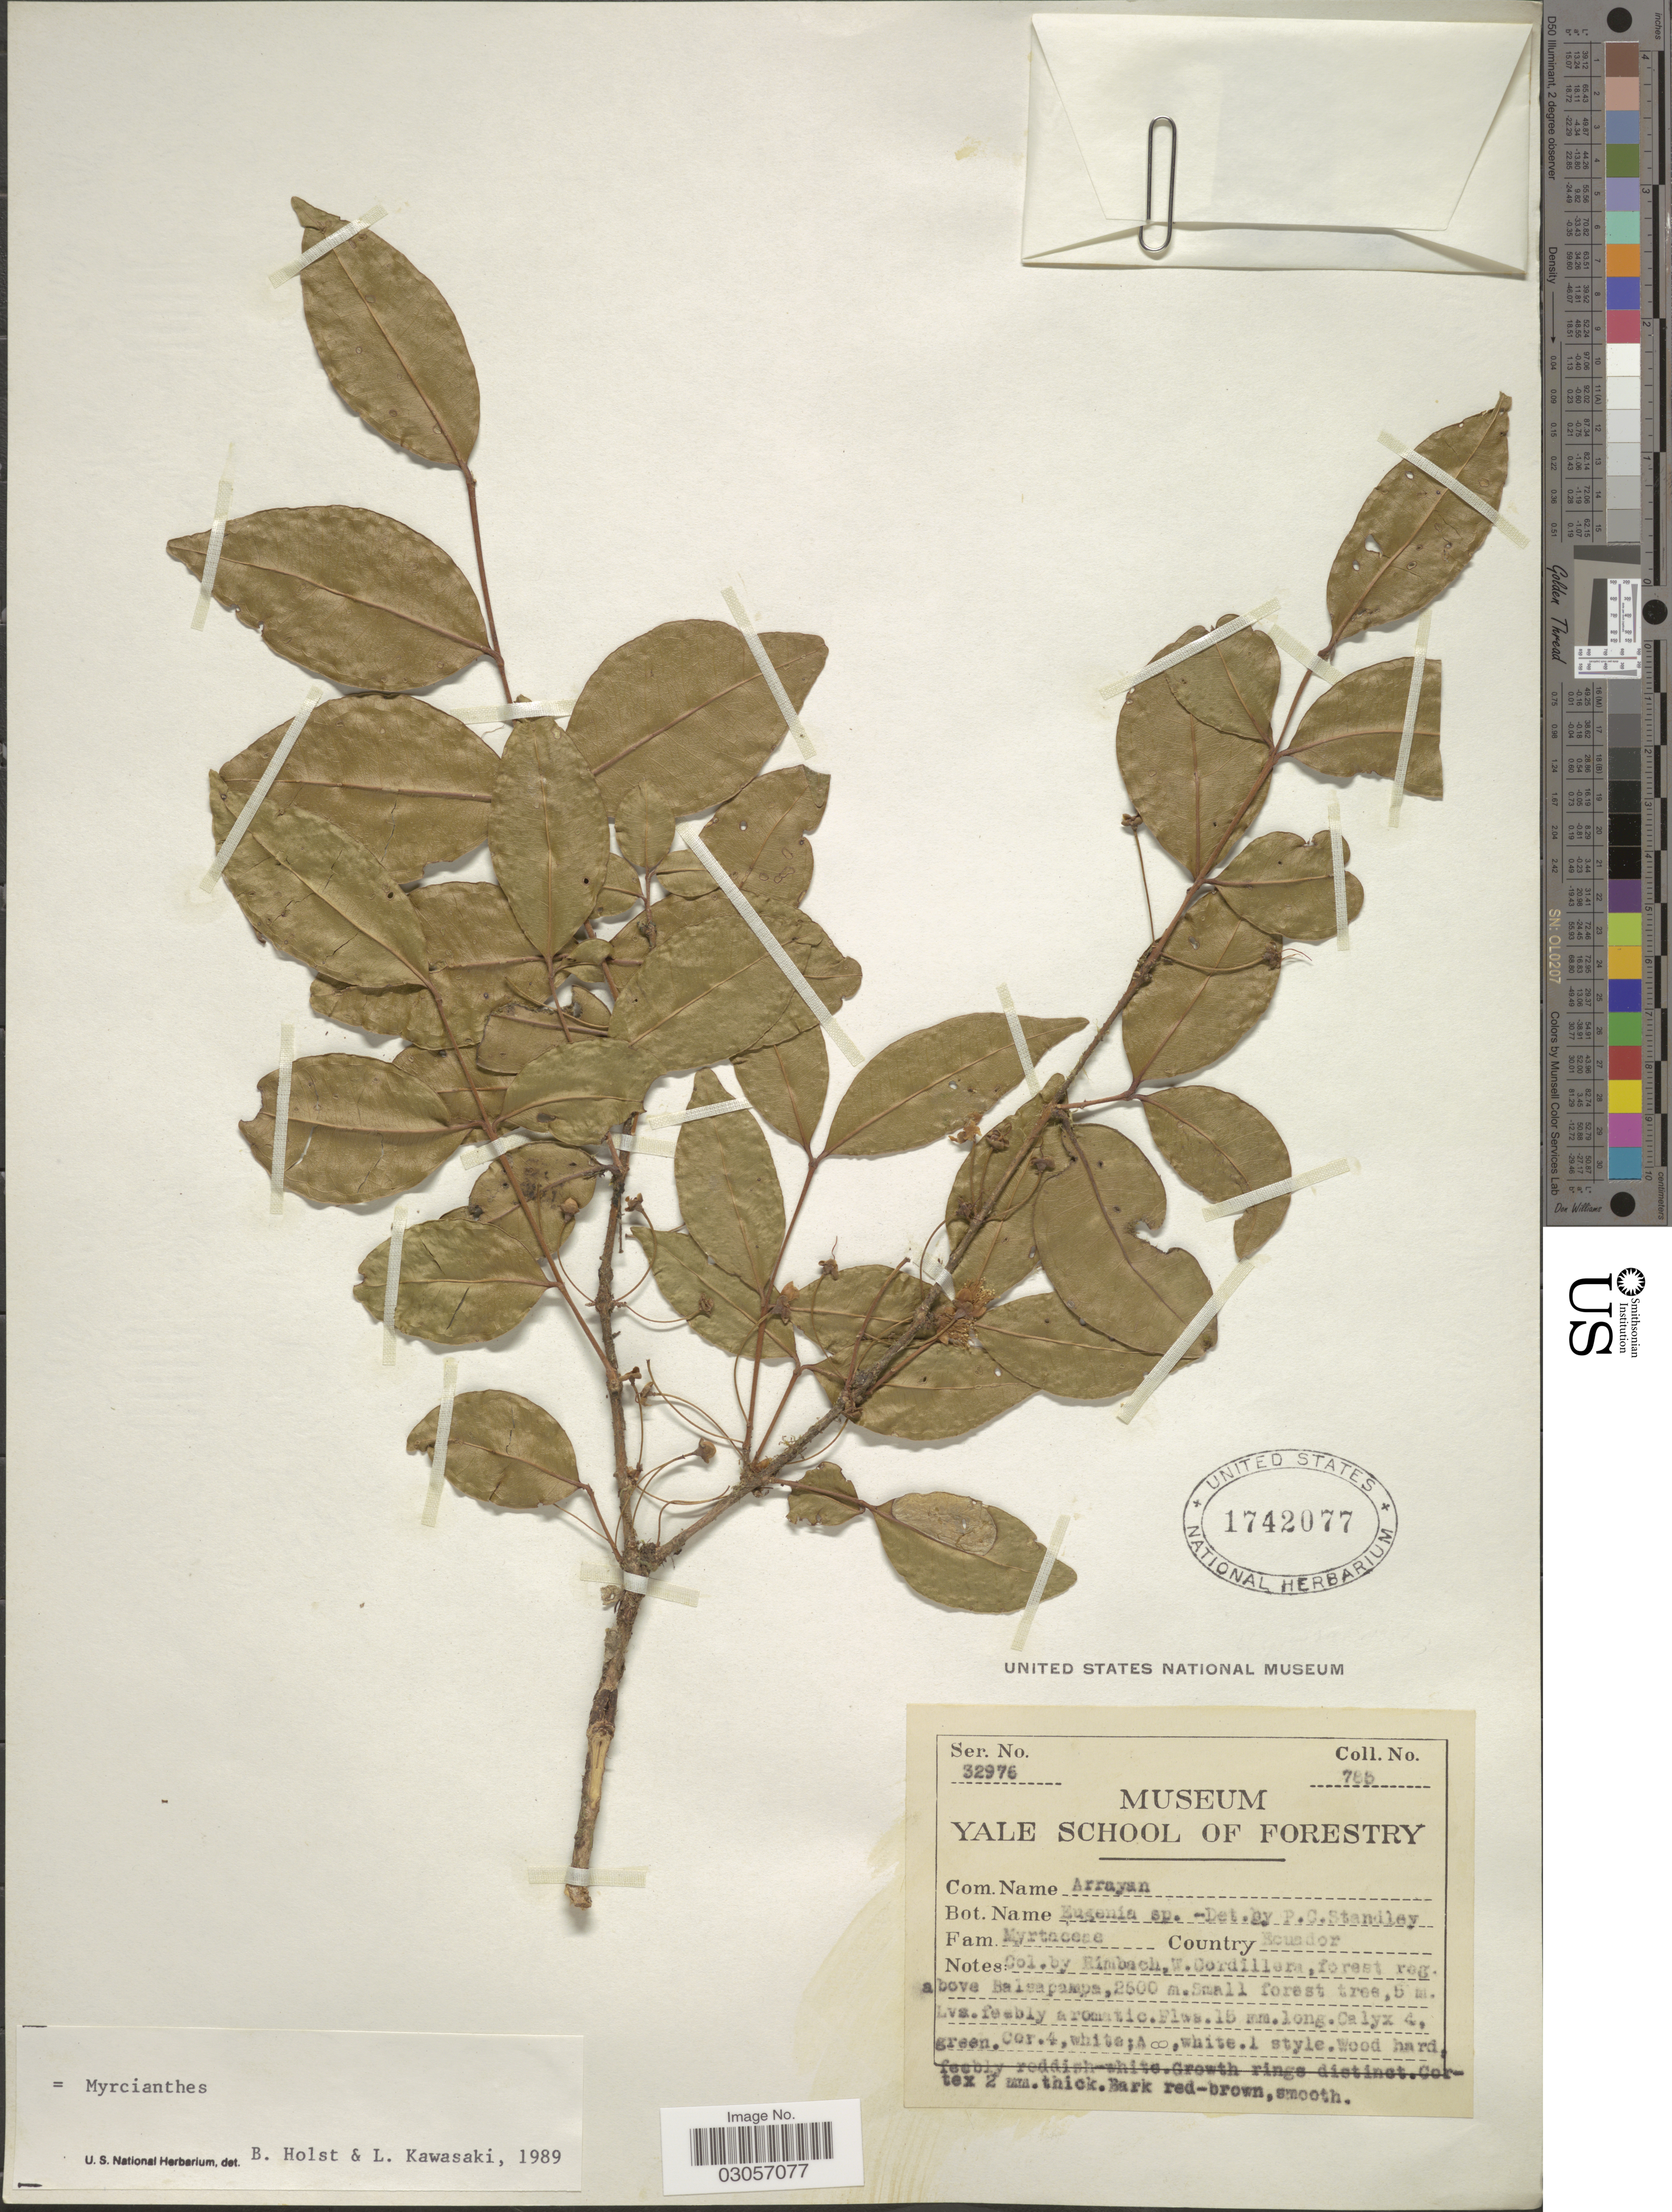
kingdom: Plantae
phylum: Tracheophyta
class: Magnoliopsida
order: Myrtales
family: Myrtaceae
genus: Myrcianthes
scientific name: Myrcianthes sp.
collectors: Rimbach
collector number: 785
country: Ecuador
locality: W. Cordillera, forest reg. above Balsapampa.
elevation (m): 2500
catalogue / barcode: US 1742077